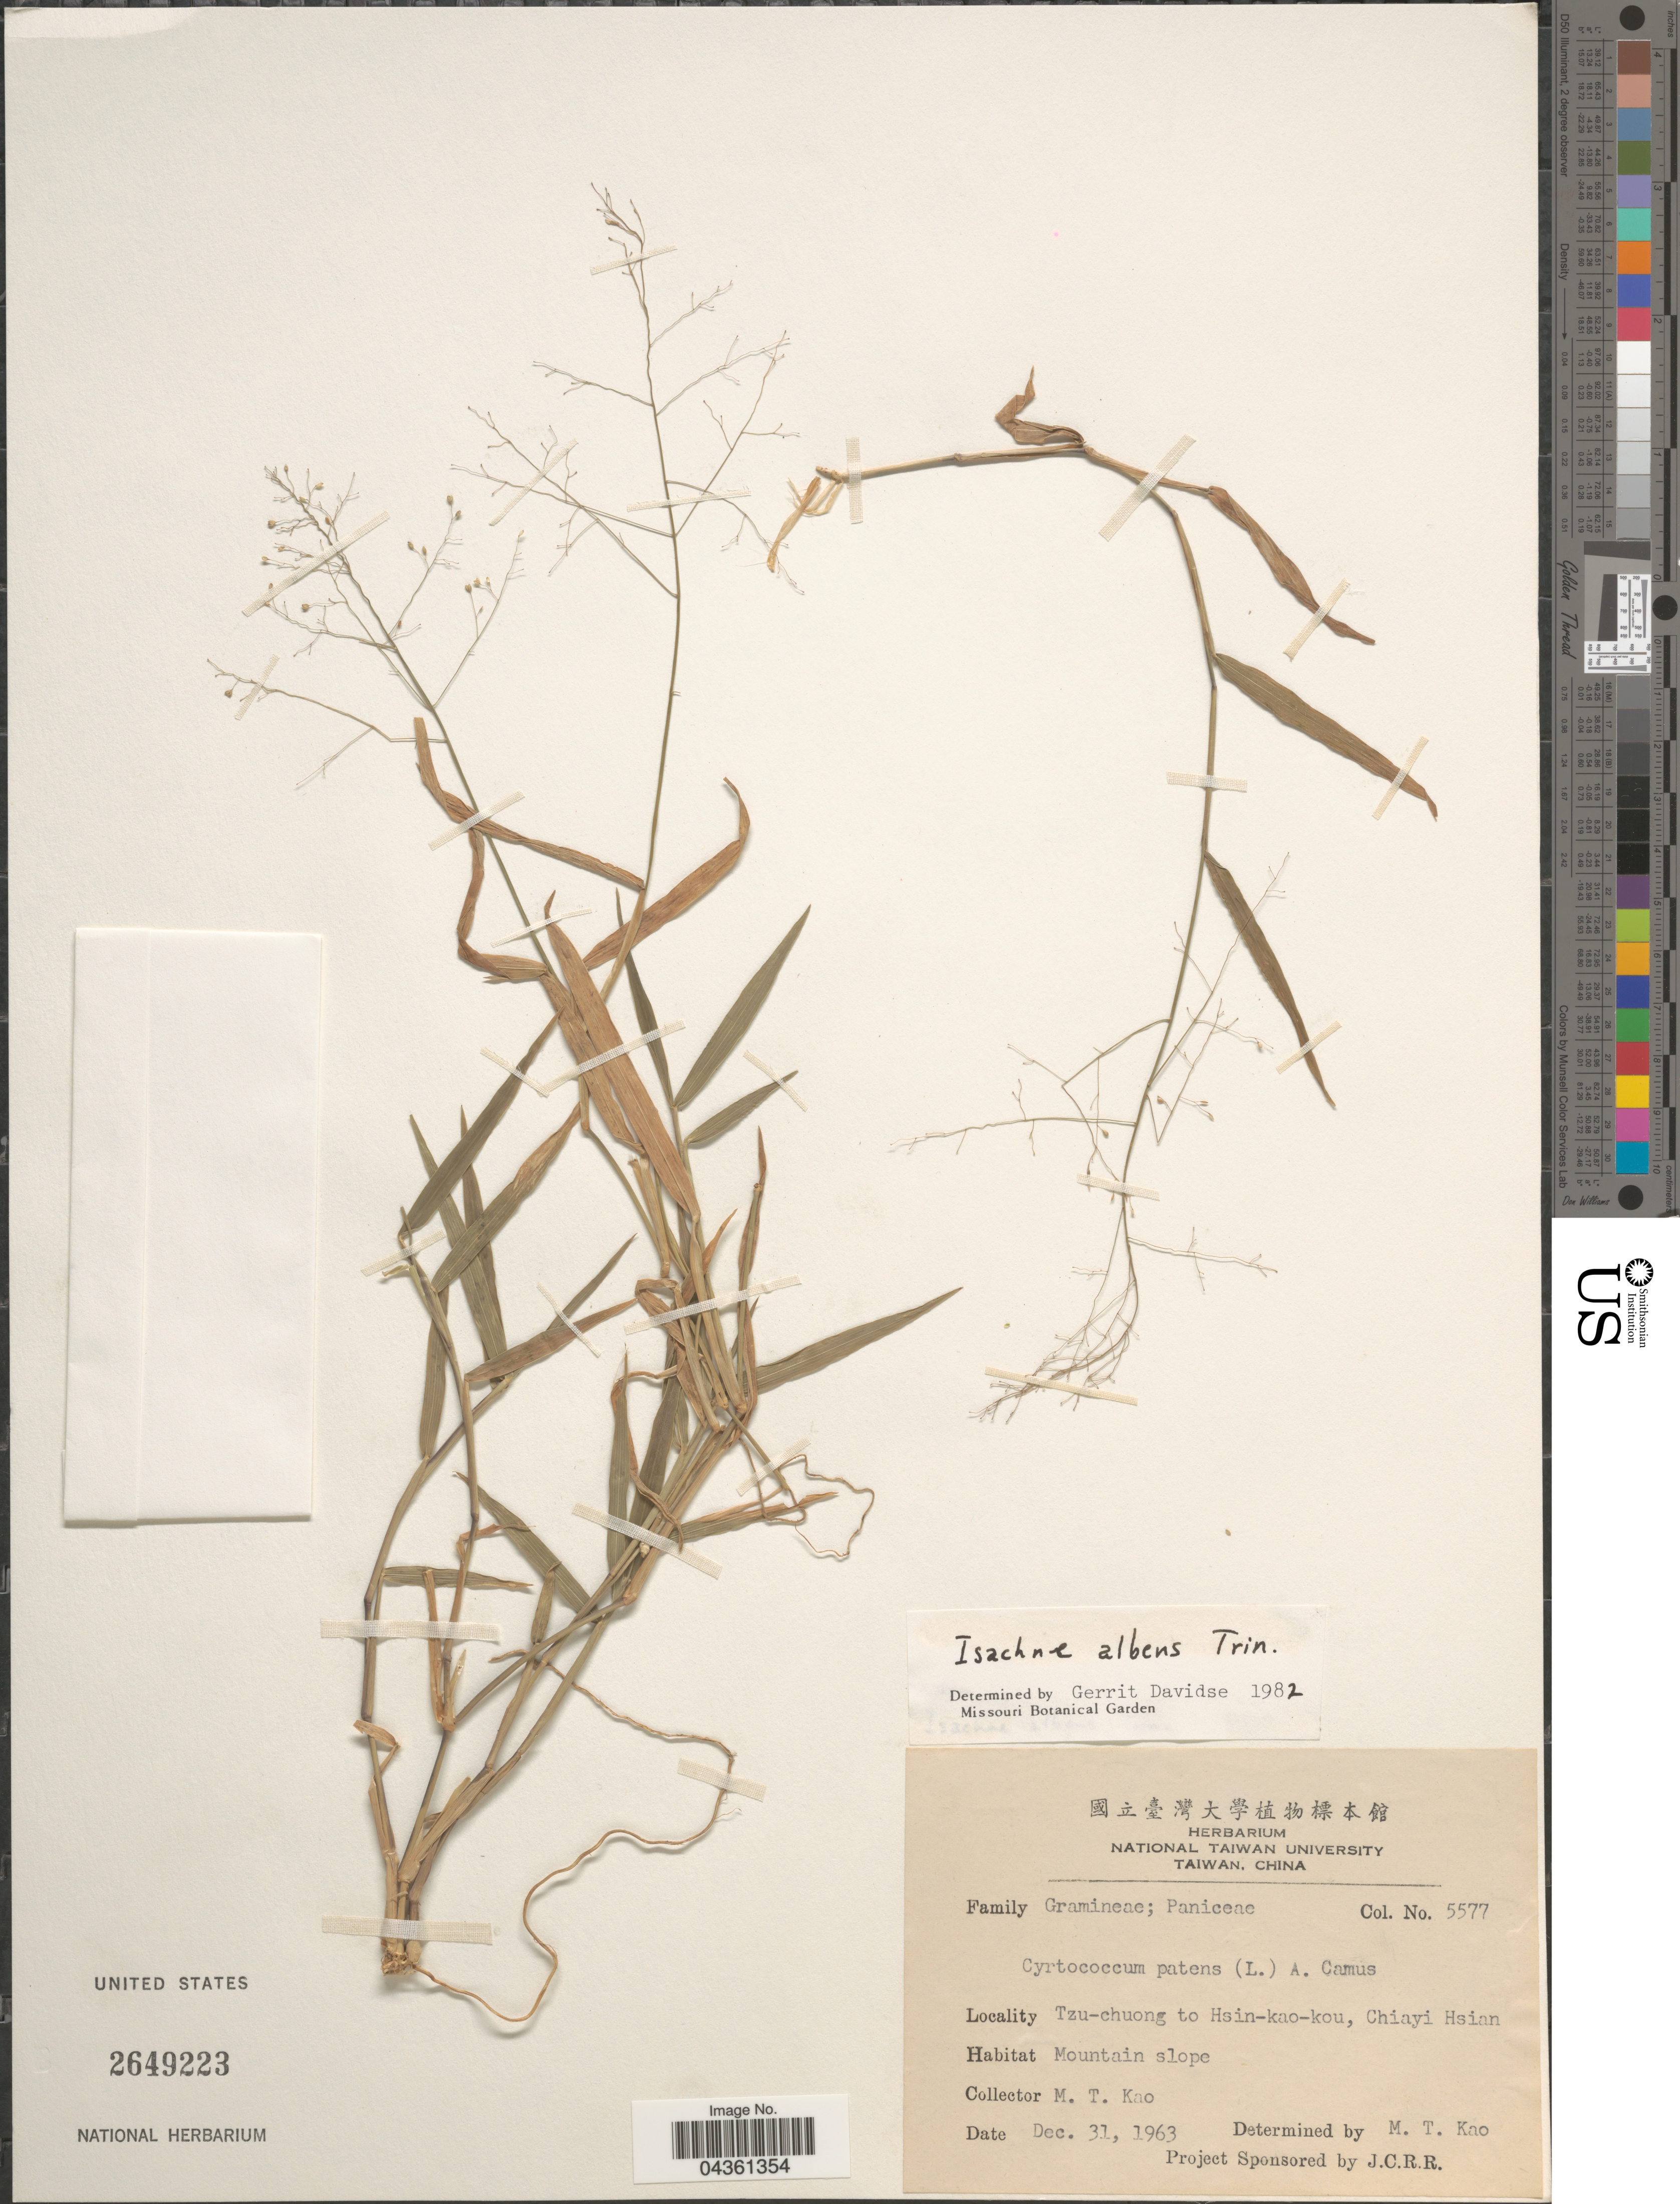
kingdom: Plantae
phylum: Tracheophyta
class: Liliopsida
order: Poales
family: Poaceae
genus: Isachne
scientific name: Isachne albens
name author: Trin.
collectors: M. T. Kao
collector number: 5577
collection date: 1963-12-31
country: Taiwan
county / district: Chiayi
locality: Tzu-chuong to Hsin-kao-kou, Chiayi Hsian. Mountain slope.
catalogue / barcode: US 2649223